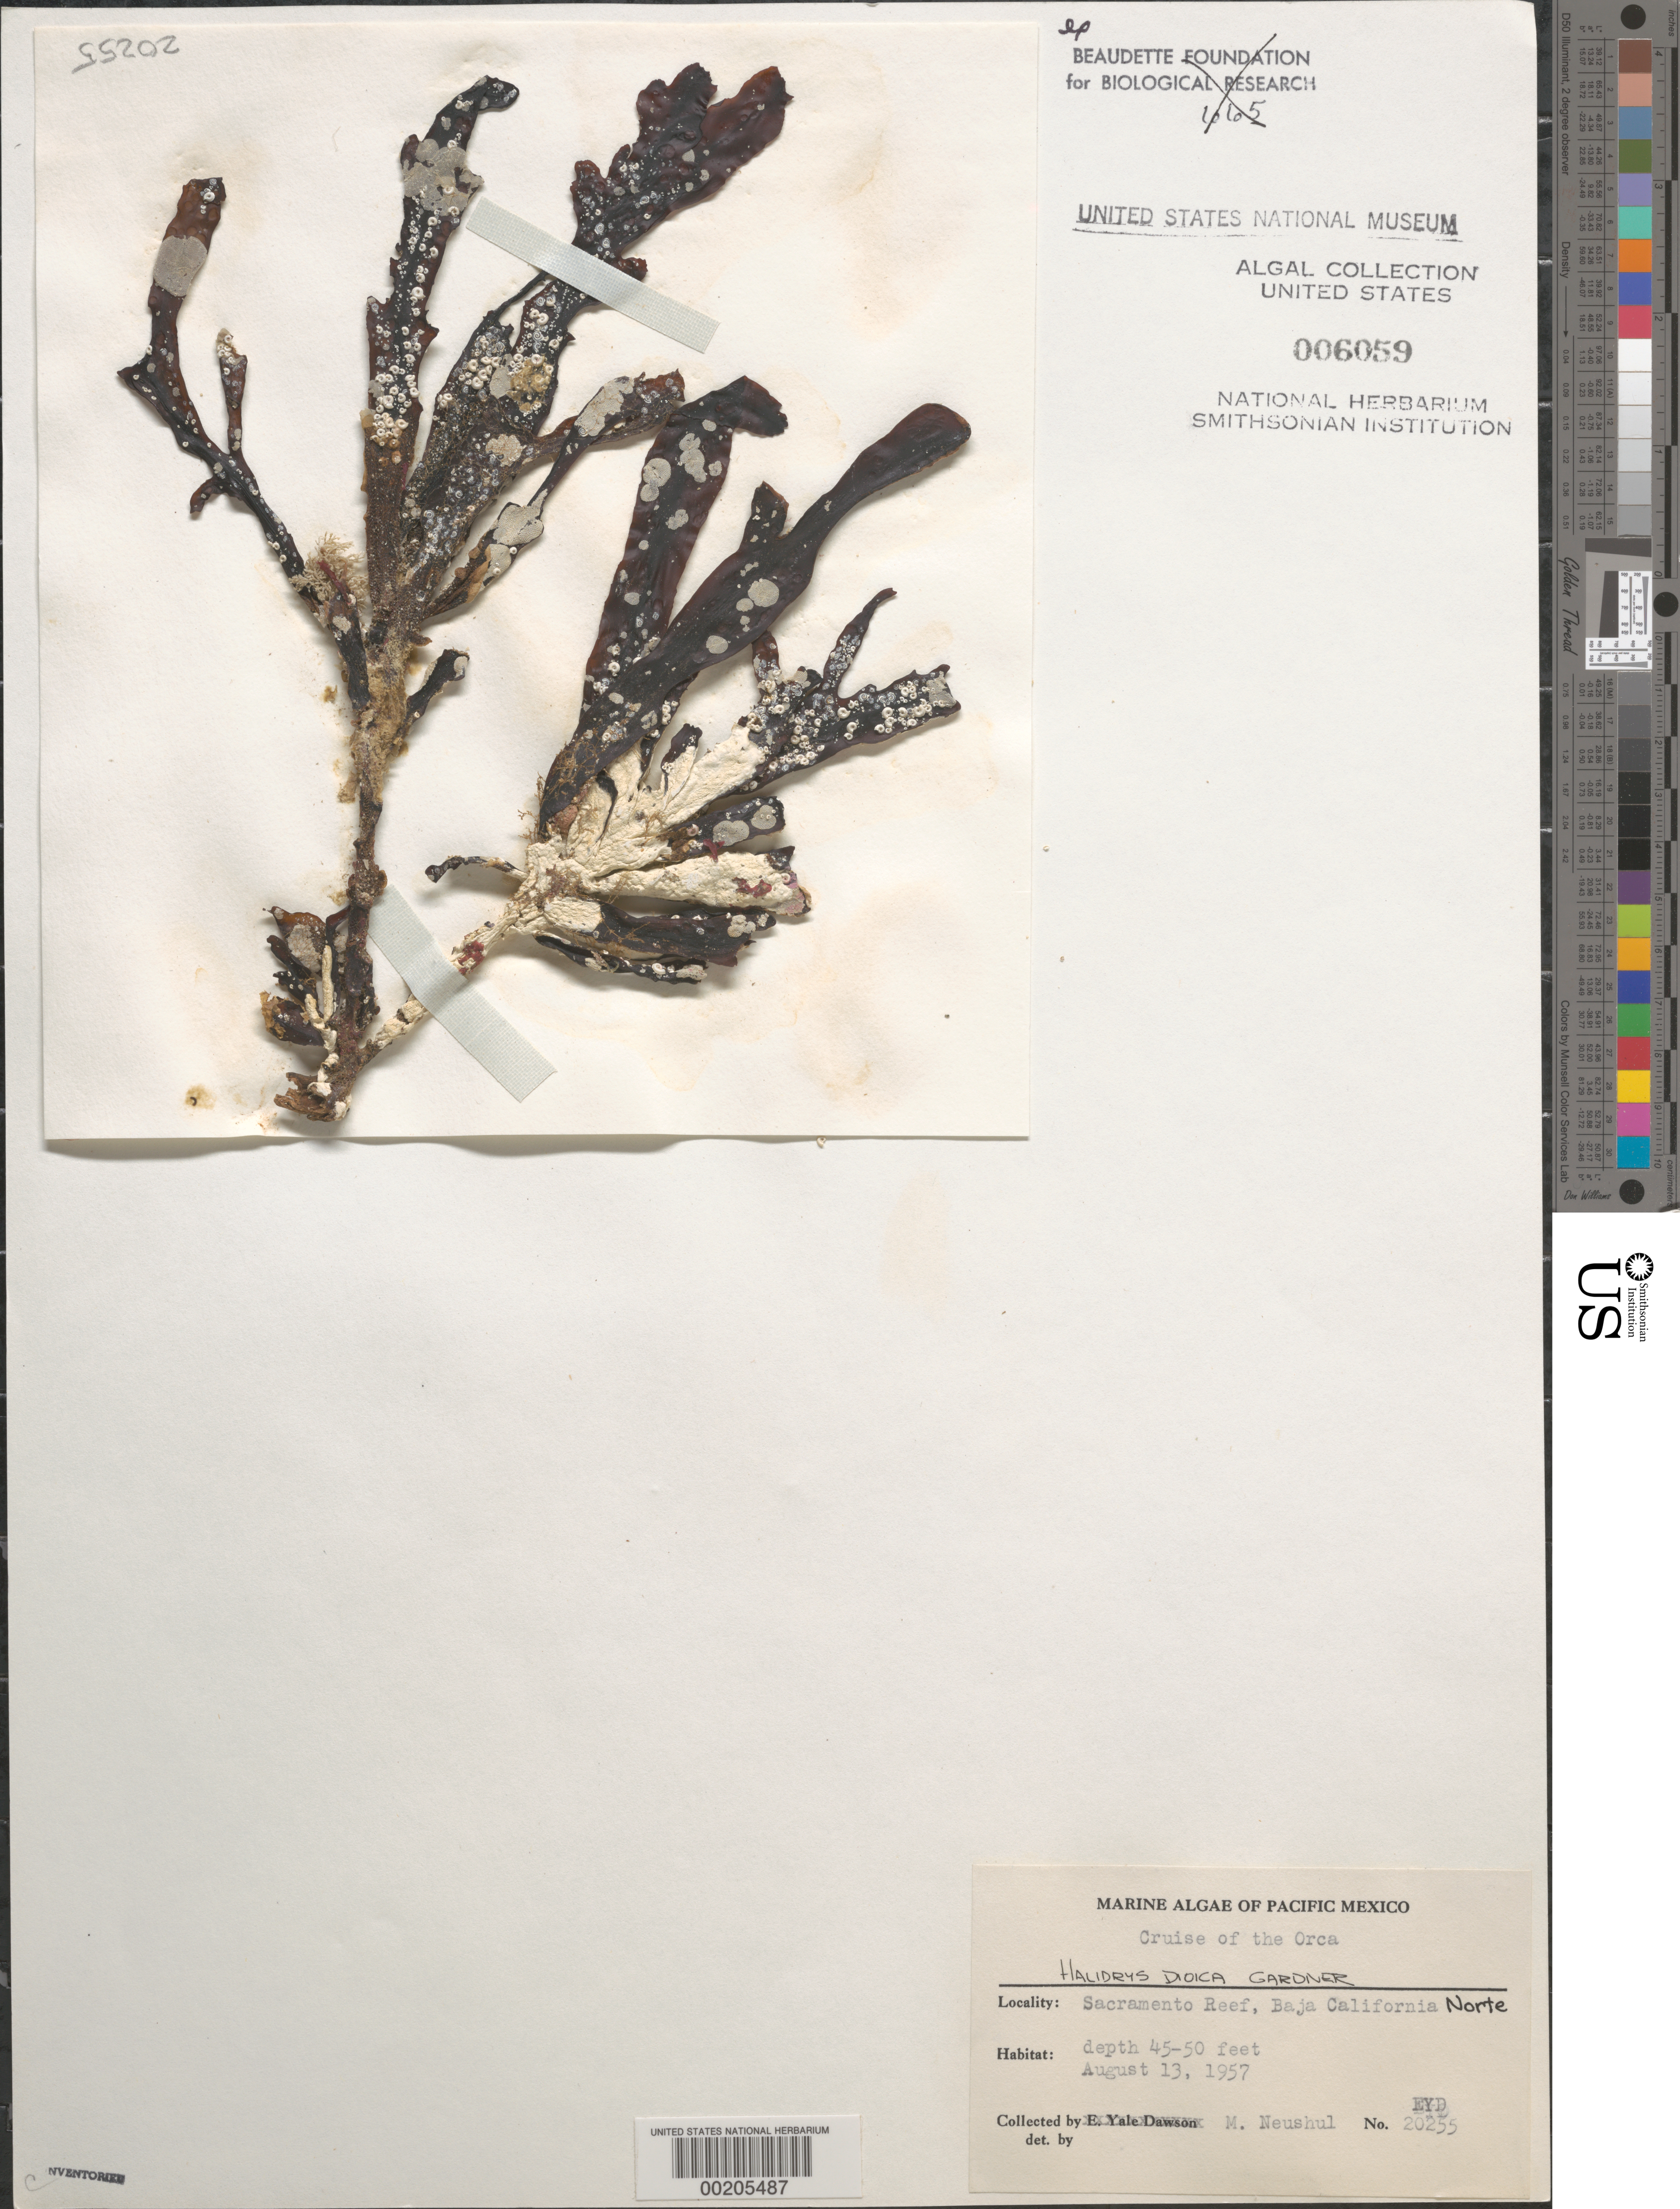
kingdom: Chromista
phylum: Ochrophyta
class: Phaeophyceae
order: Fucales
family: Sargassaceae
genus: Halidrys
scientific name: Halidrys dioica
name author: N.L. Gardner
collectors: M. Neushul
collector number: EYD 20255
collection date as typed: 13 Aug 1957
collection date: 1957-08-13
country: Mexico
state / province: Baja California Norte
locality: Sacramento Reef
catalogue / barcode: US 6059